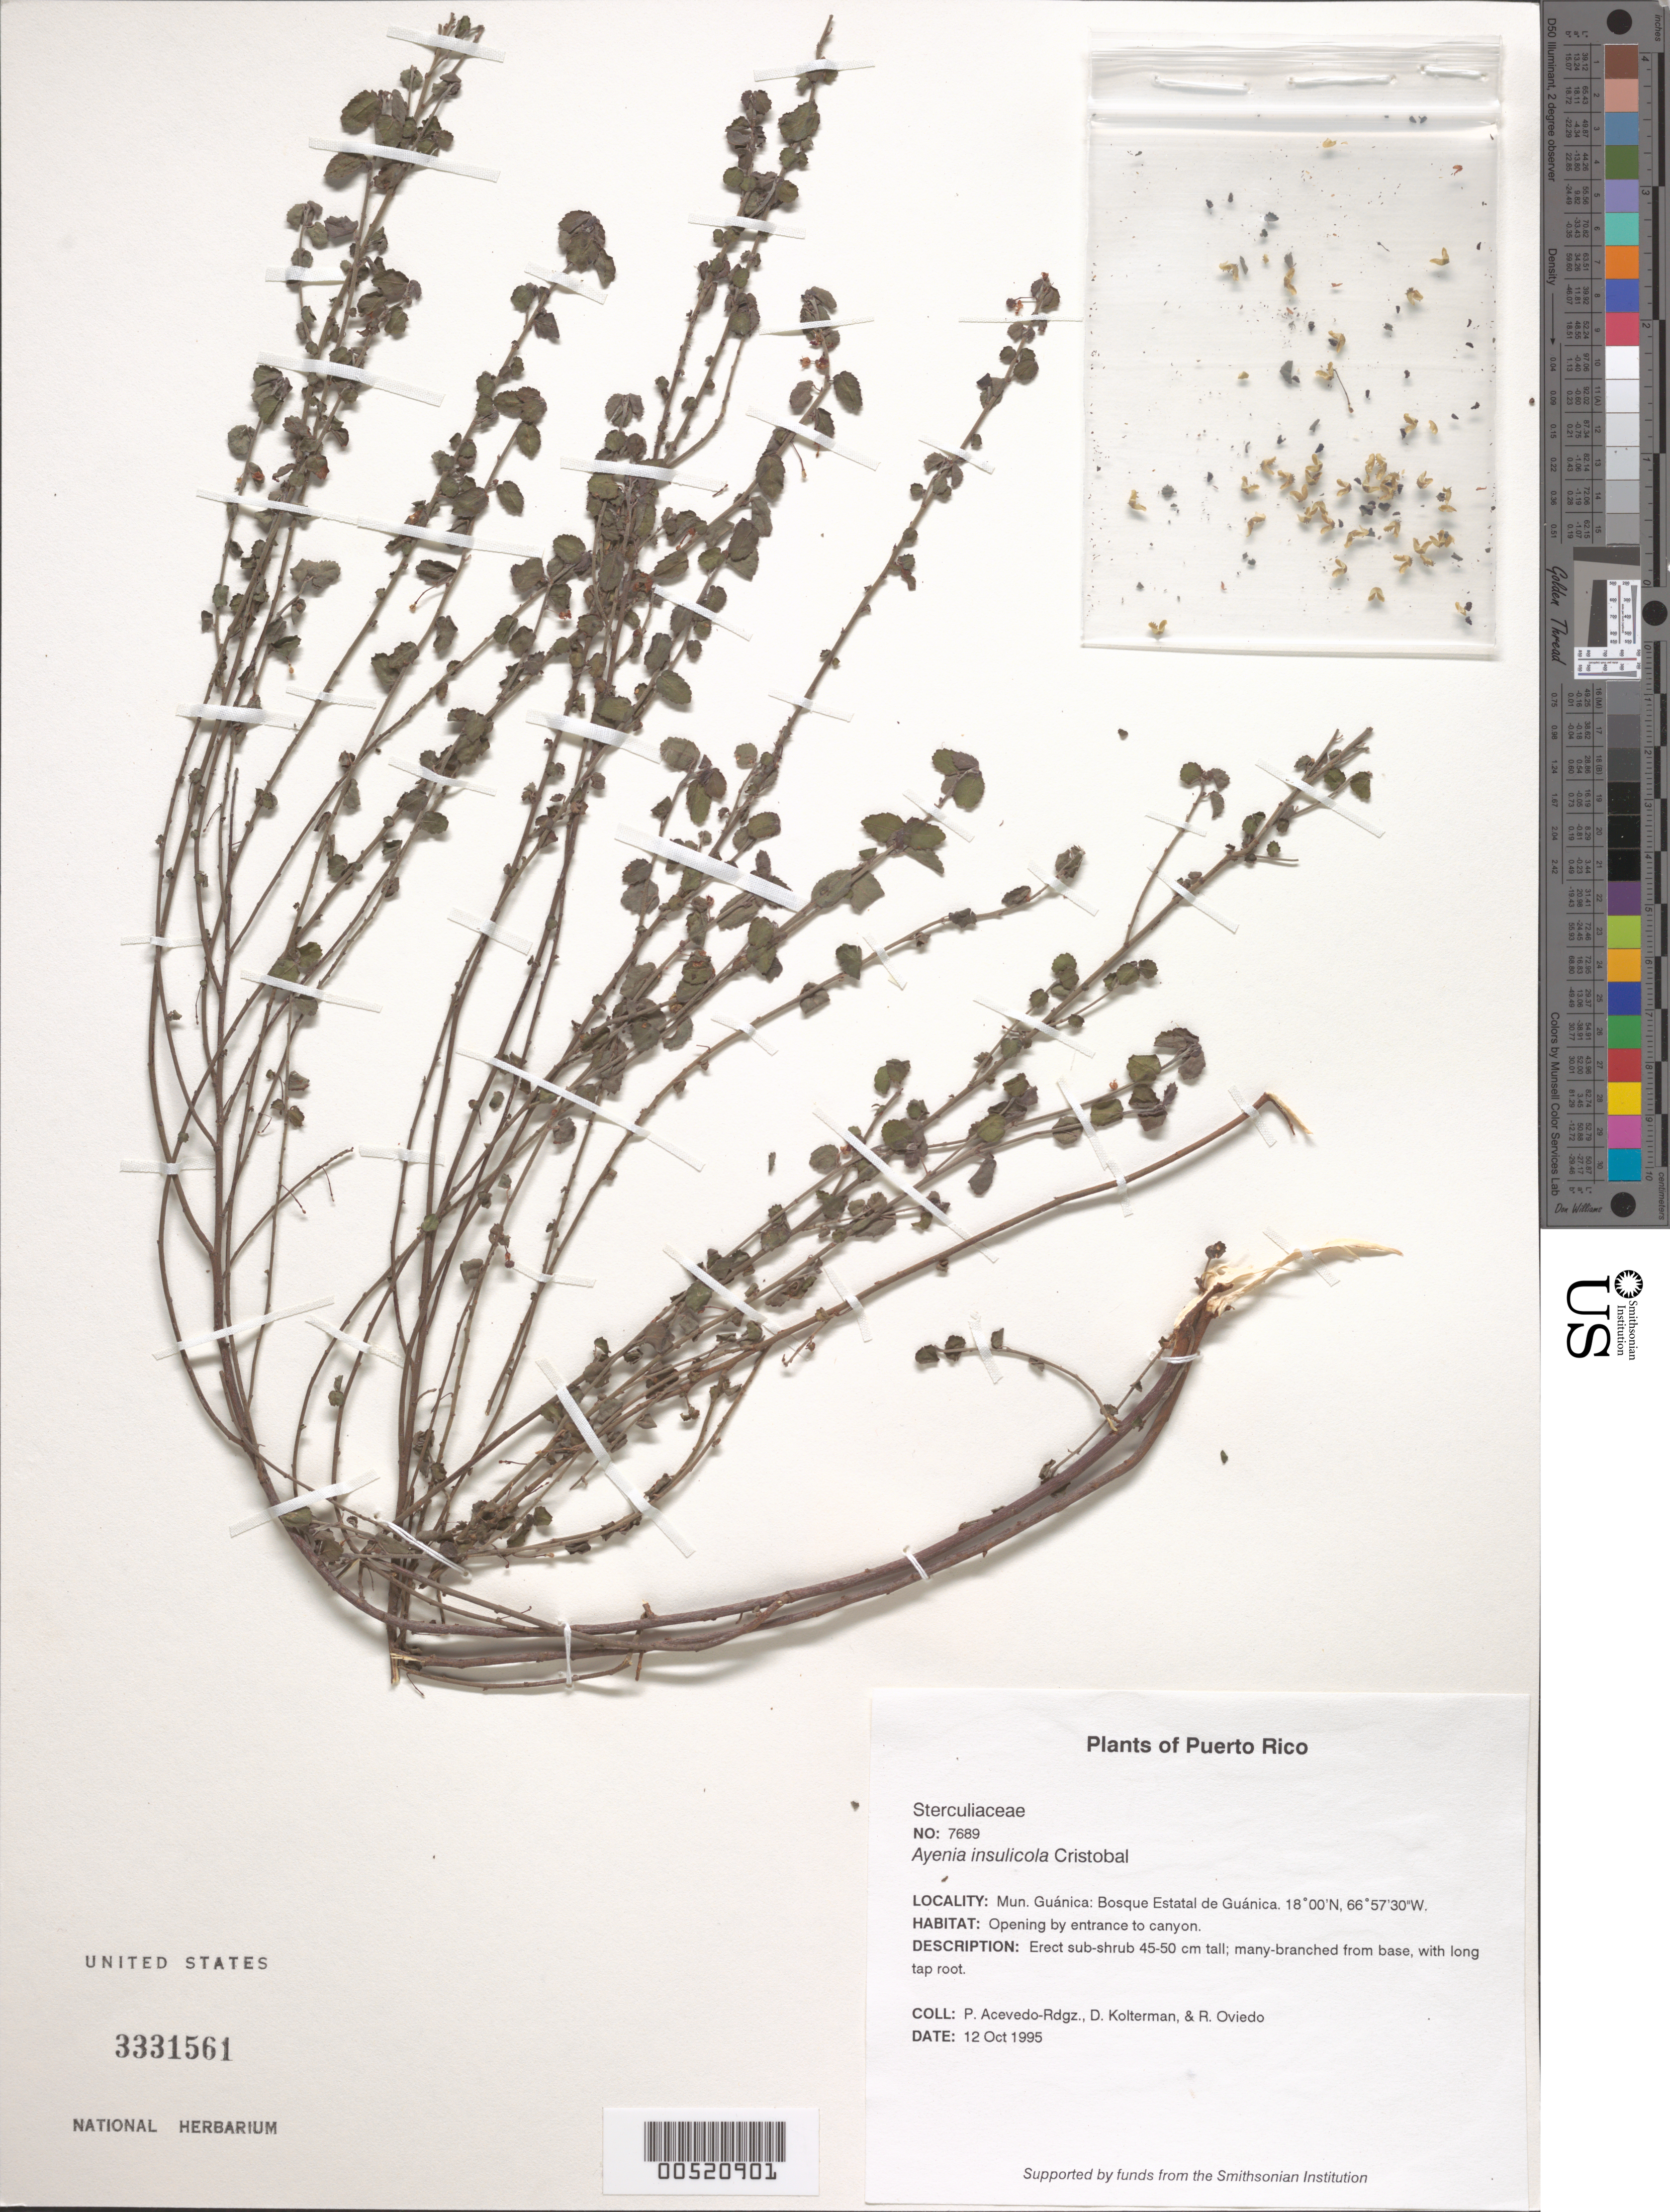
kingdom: Plantae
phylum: Tracheophyta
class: Magnoliopsida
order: Malvales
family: Malvaceae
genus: Ayenia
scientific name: Ayenia insulicola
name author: Cristóbal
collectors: P. Acevedo-Rodr., D. Kolterman & R. Oviedo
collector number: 7689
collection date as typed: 12 Oct 1995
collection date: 1995-10-12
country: Puerto Rico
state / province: Guánica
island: Puerto Rico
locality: Guánica; Bosque Estatal de Guánica; southern area of forest, off road 333, a few km from Playa Tamarindo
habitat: Opening by entrance to canyon.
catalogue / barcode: US 3331561